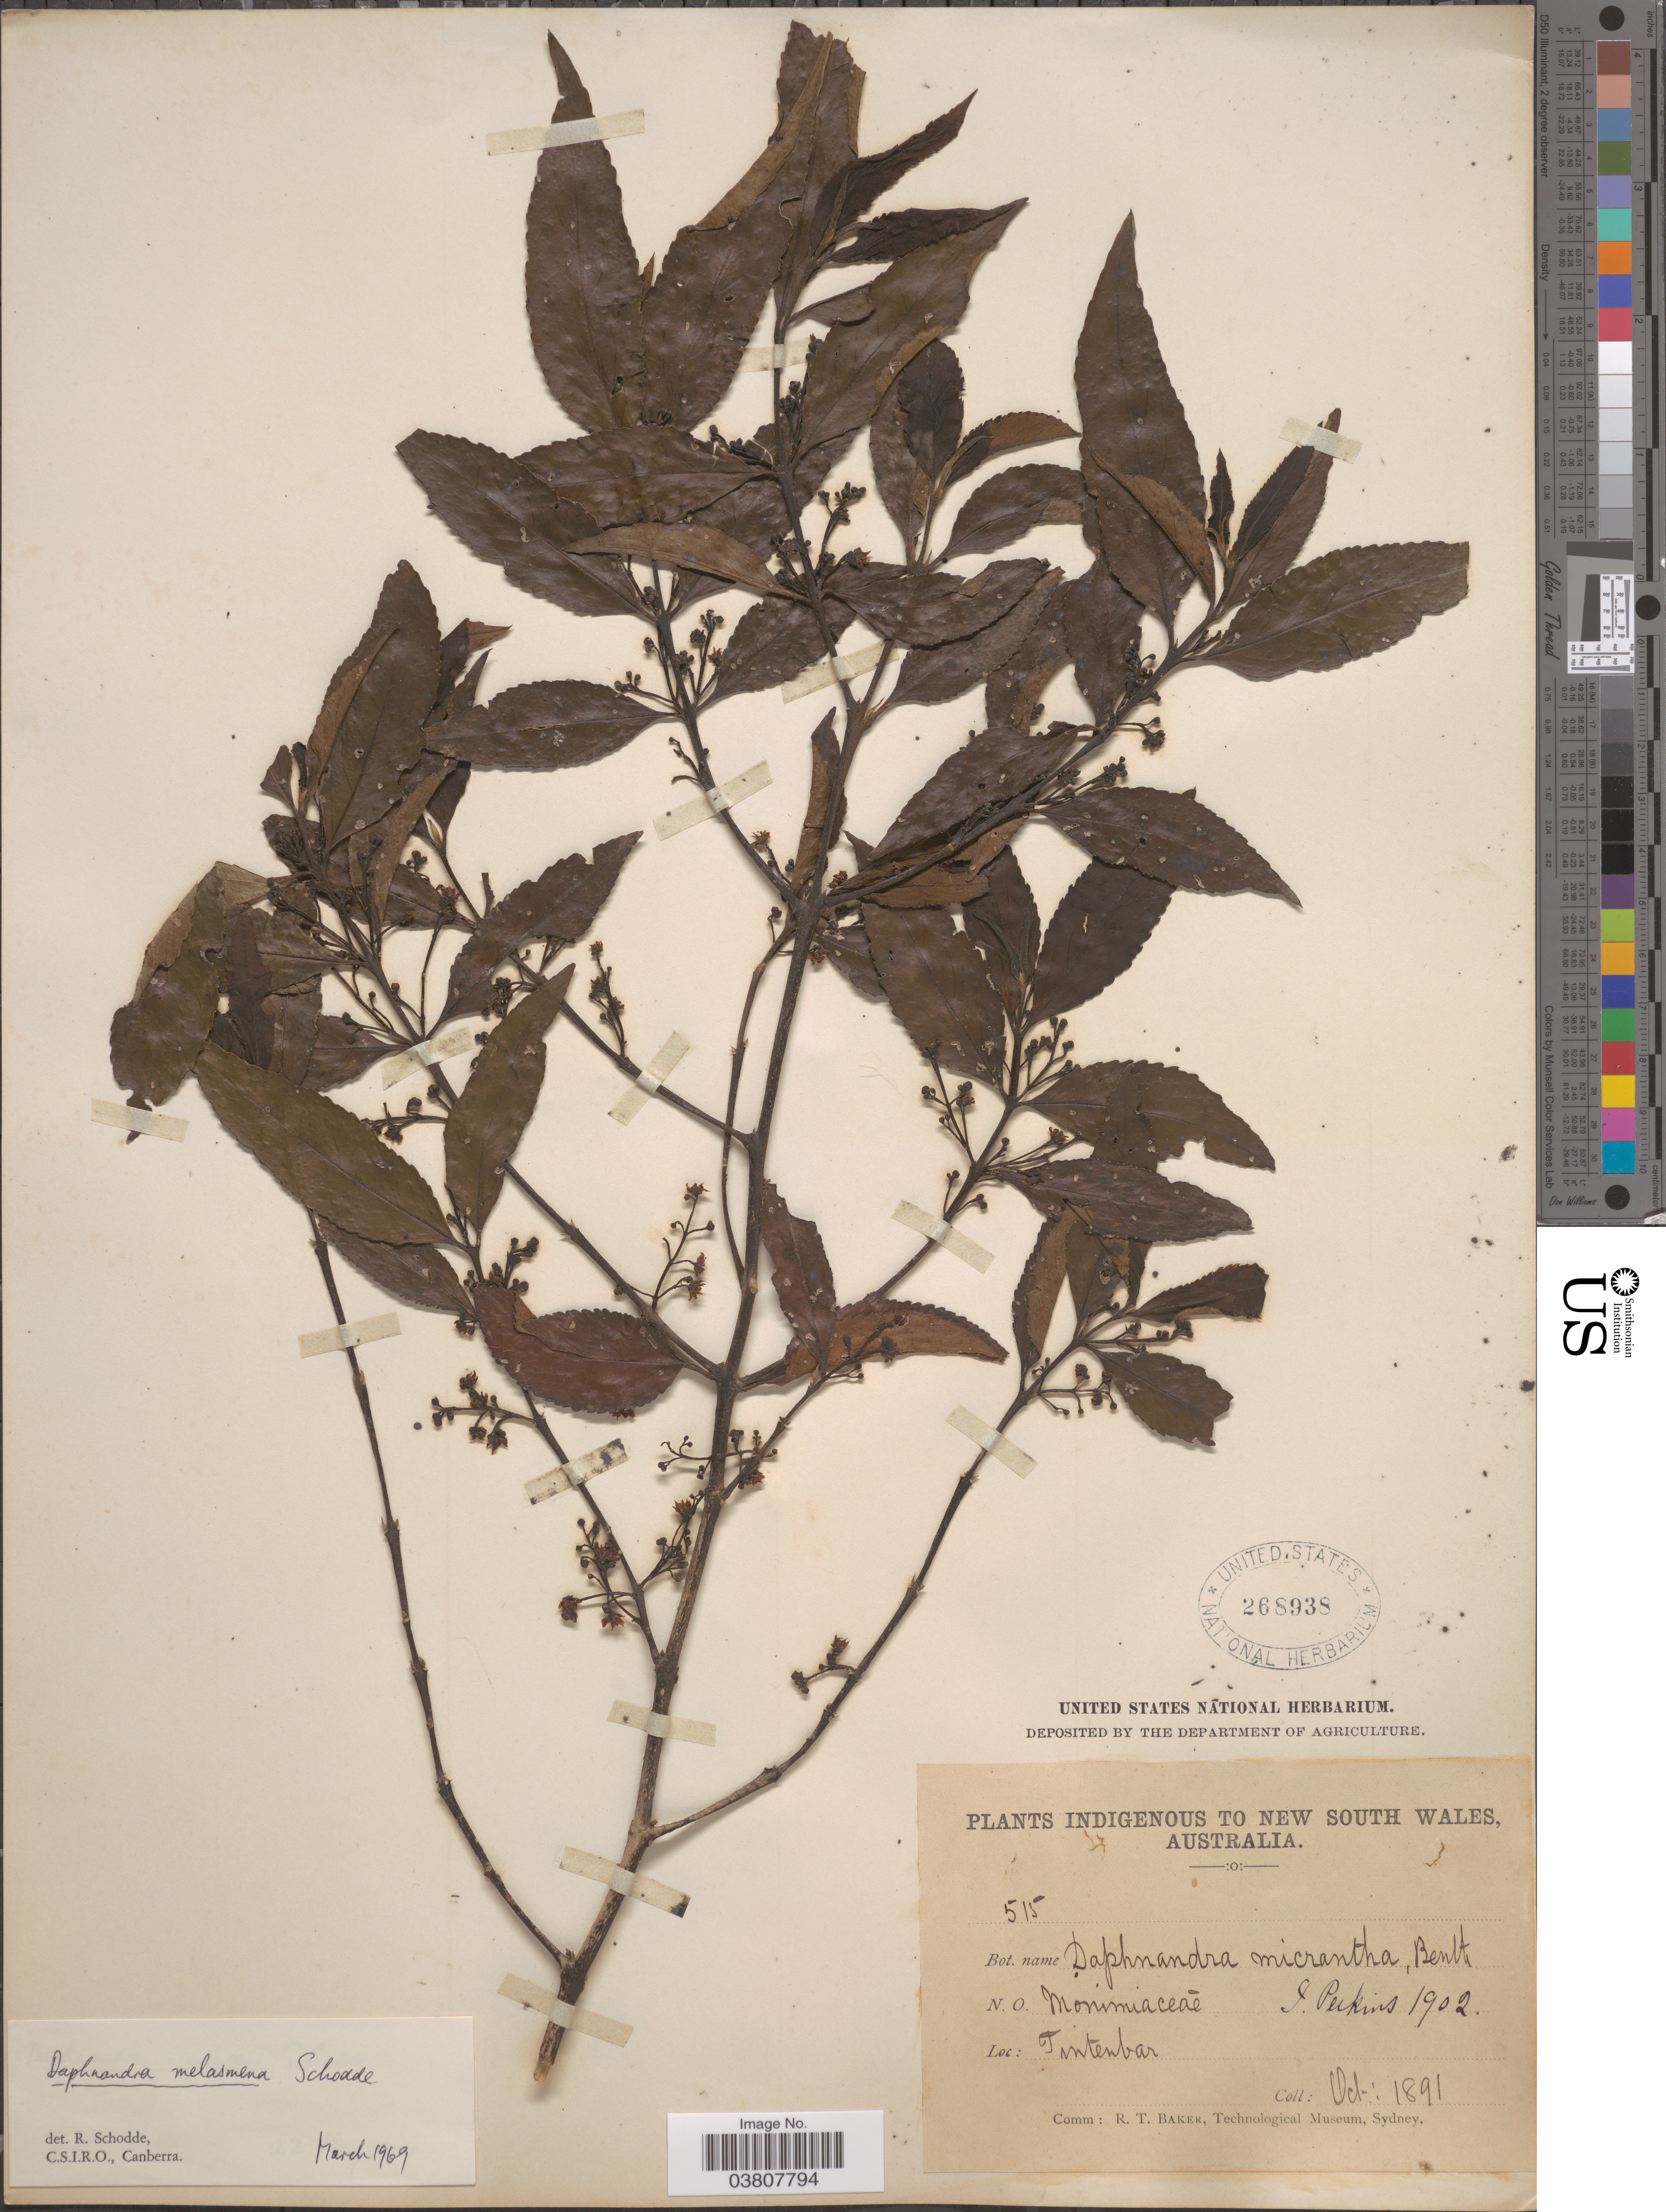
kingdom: Plantae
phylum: Tracheophyta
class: Magnoliopsida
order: Laurales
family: Atherospermataceae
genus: Daphnandra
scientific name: Daphnandra melasmena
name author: Schodde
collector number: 515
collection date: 1891-10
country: Australia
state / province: New South Wales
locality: Tintenbar.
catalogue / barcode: US 268938